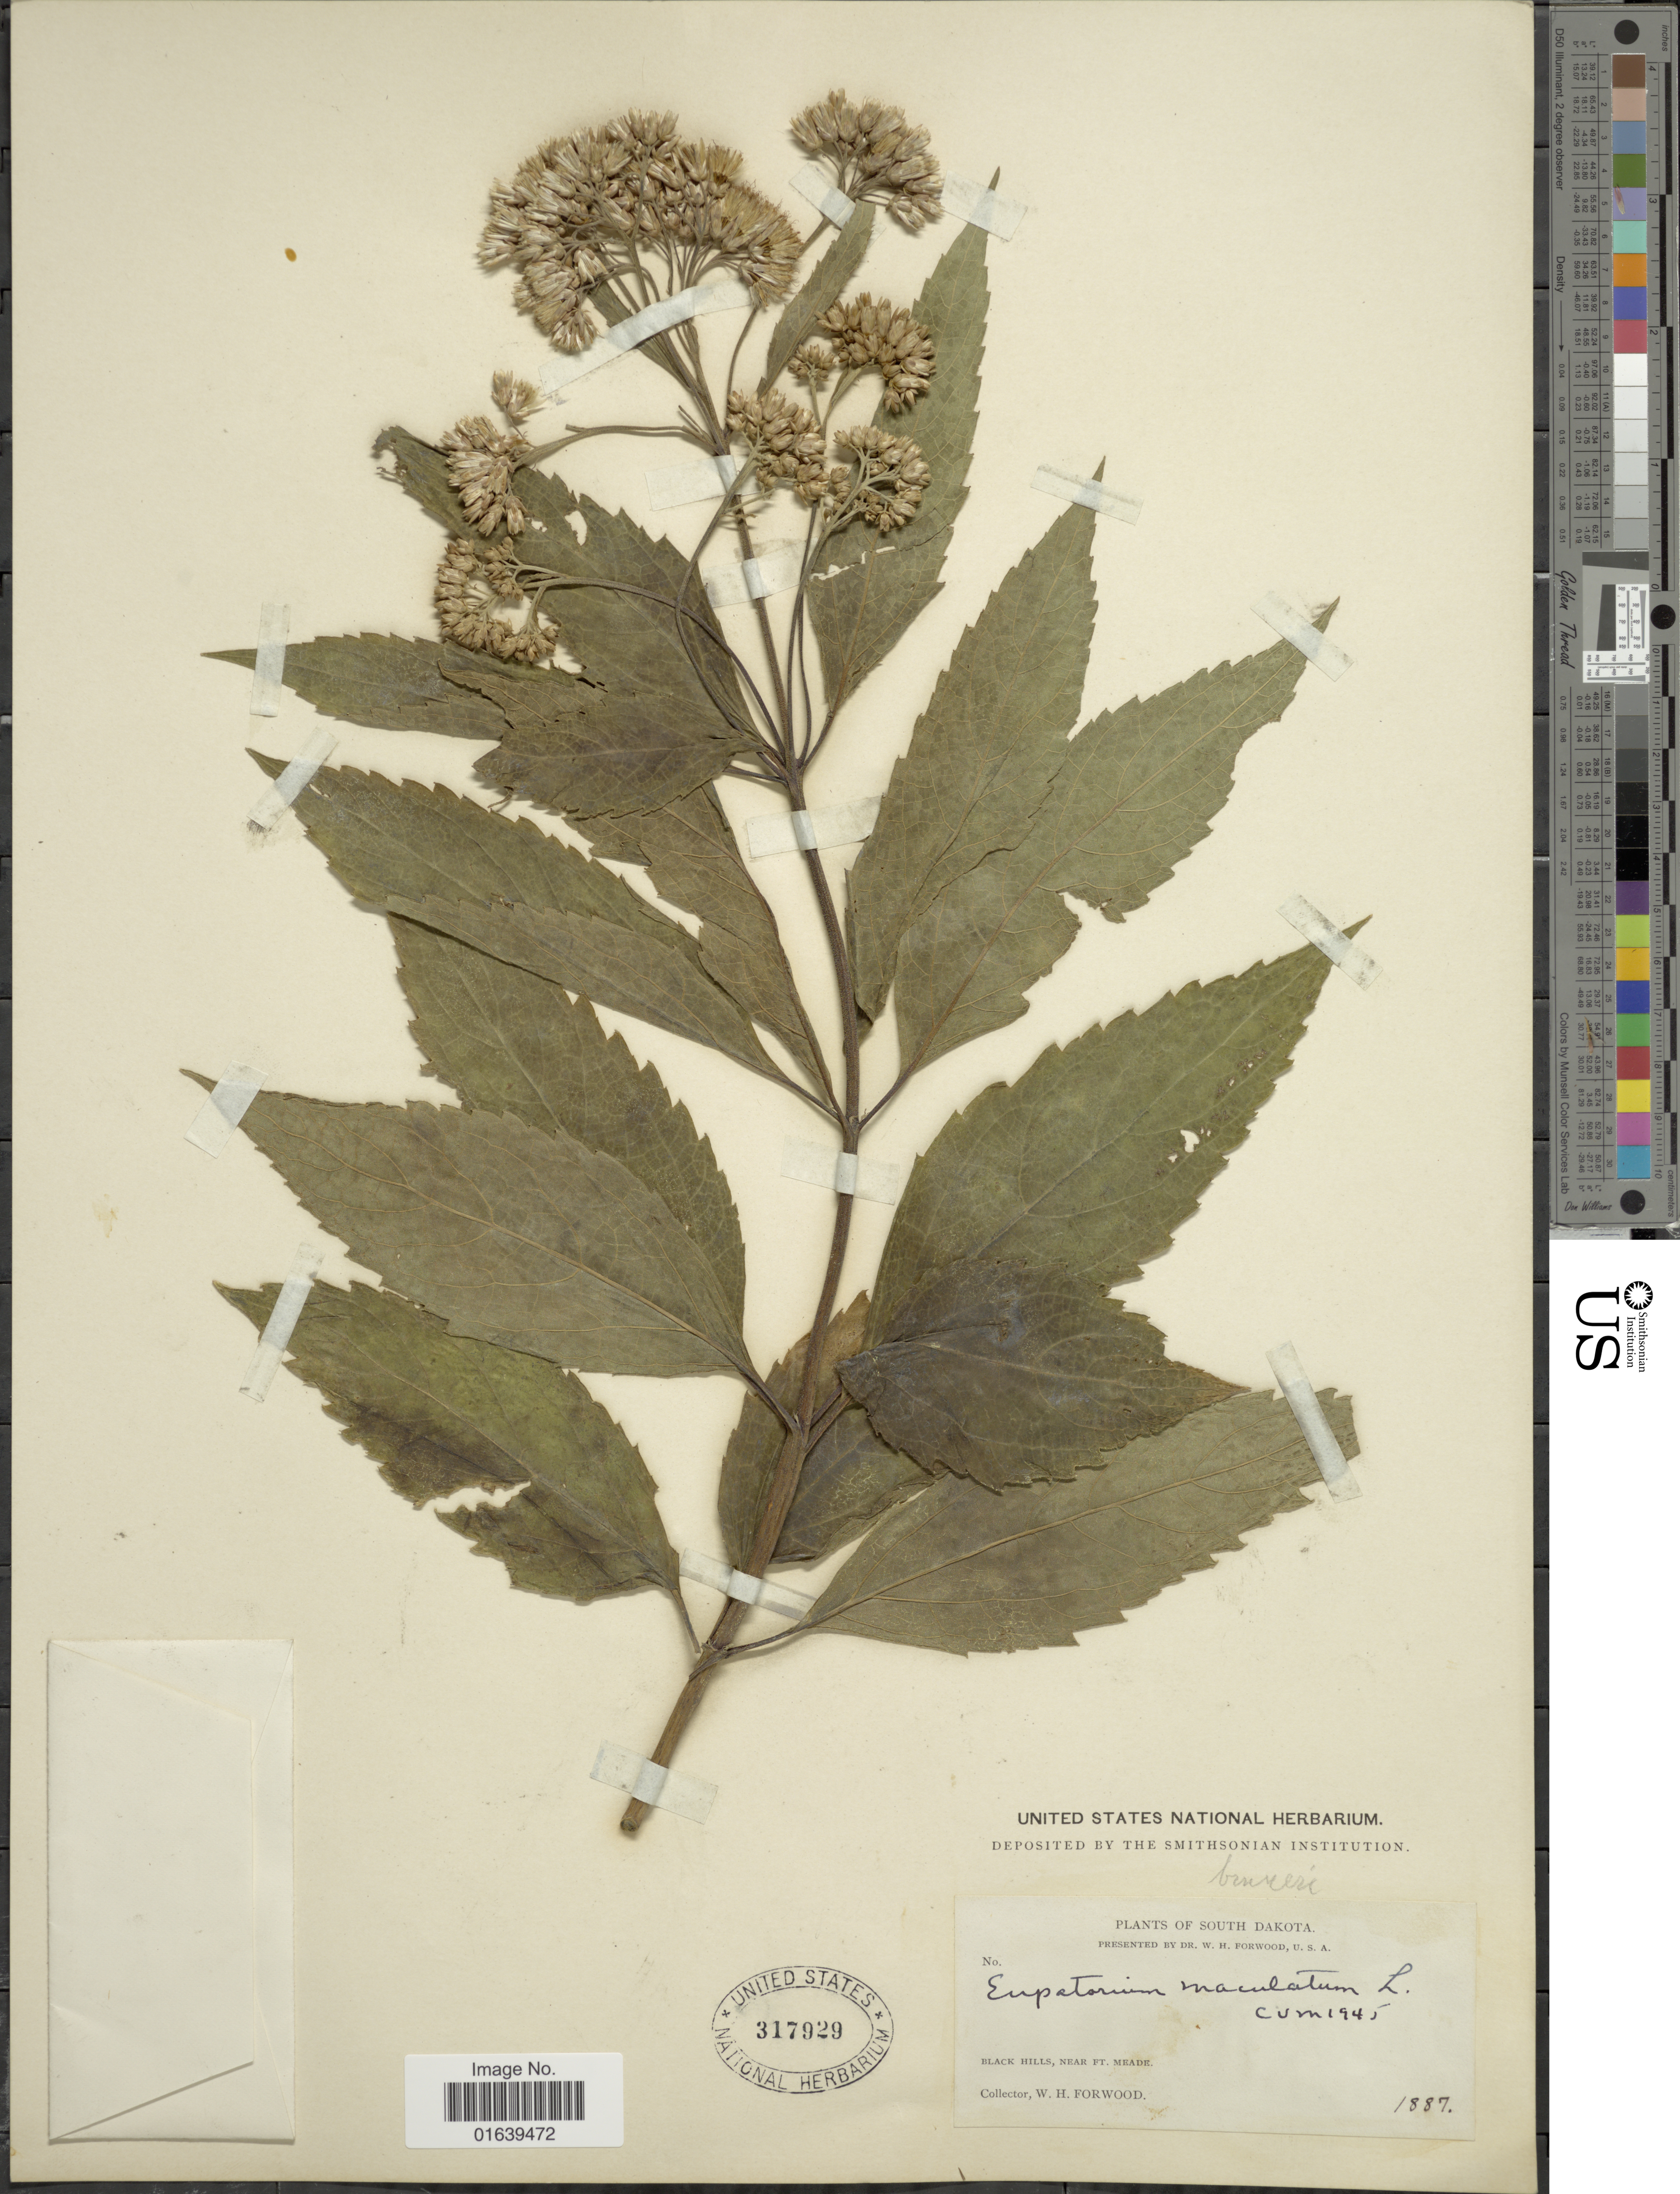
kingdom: Plantae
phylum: Tracheophyta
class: Magnoliopsida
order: Asterales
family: Asteraceae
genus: Eupatorium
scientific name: Eupatorium maculatum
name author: L.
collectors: W. Forwood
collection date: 1887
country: United States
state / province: South Dakota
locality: Black Hills, near Ft. Meade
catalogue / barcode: US 317929